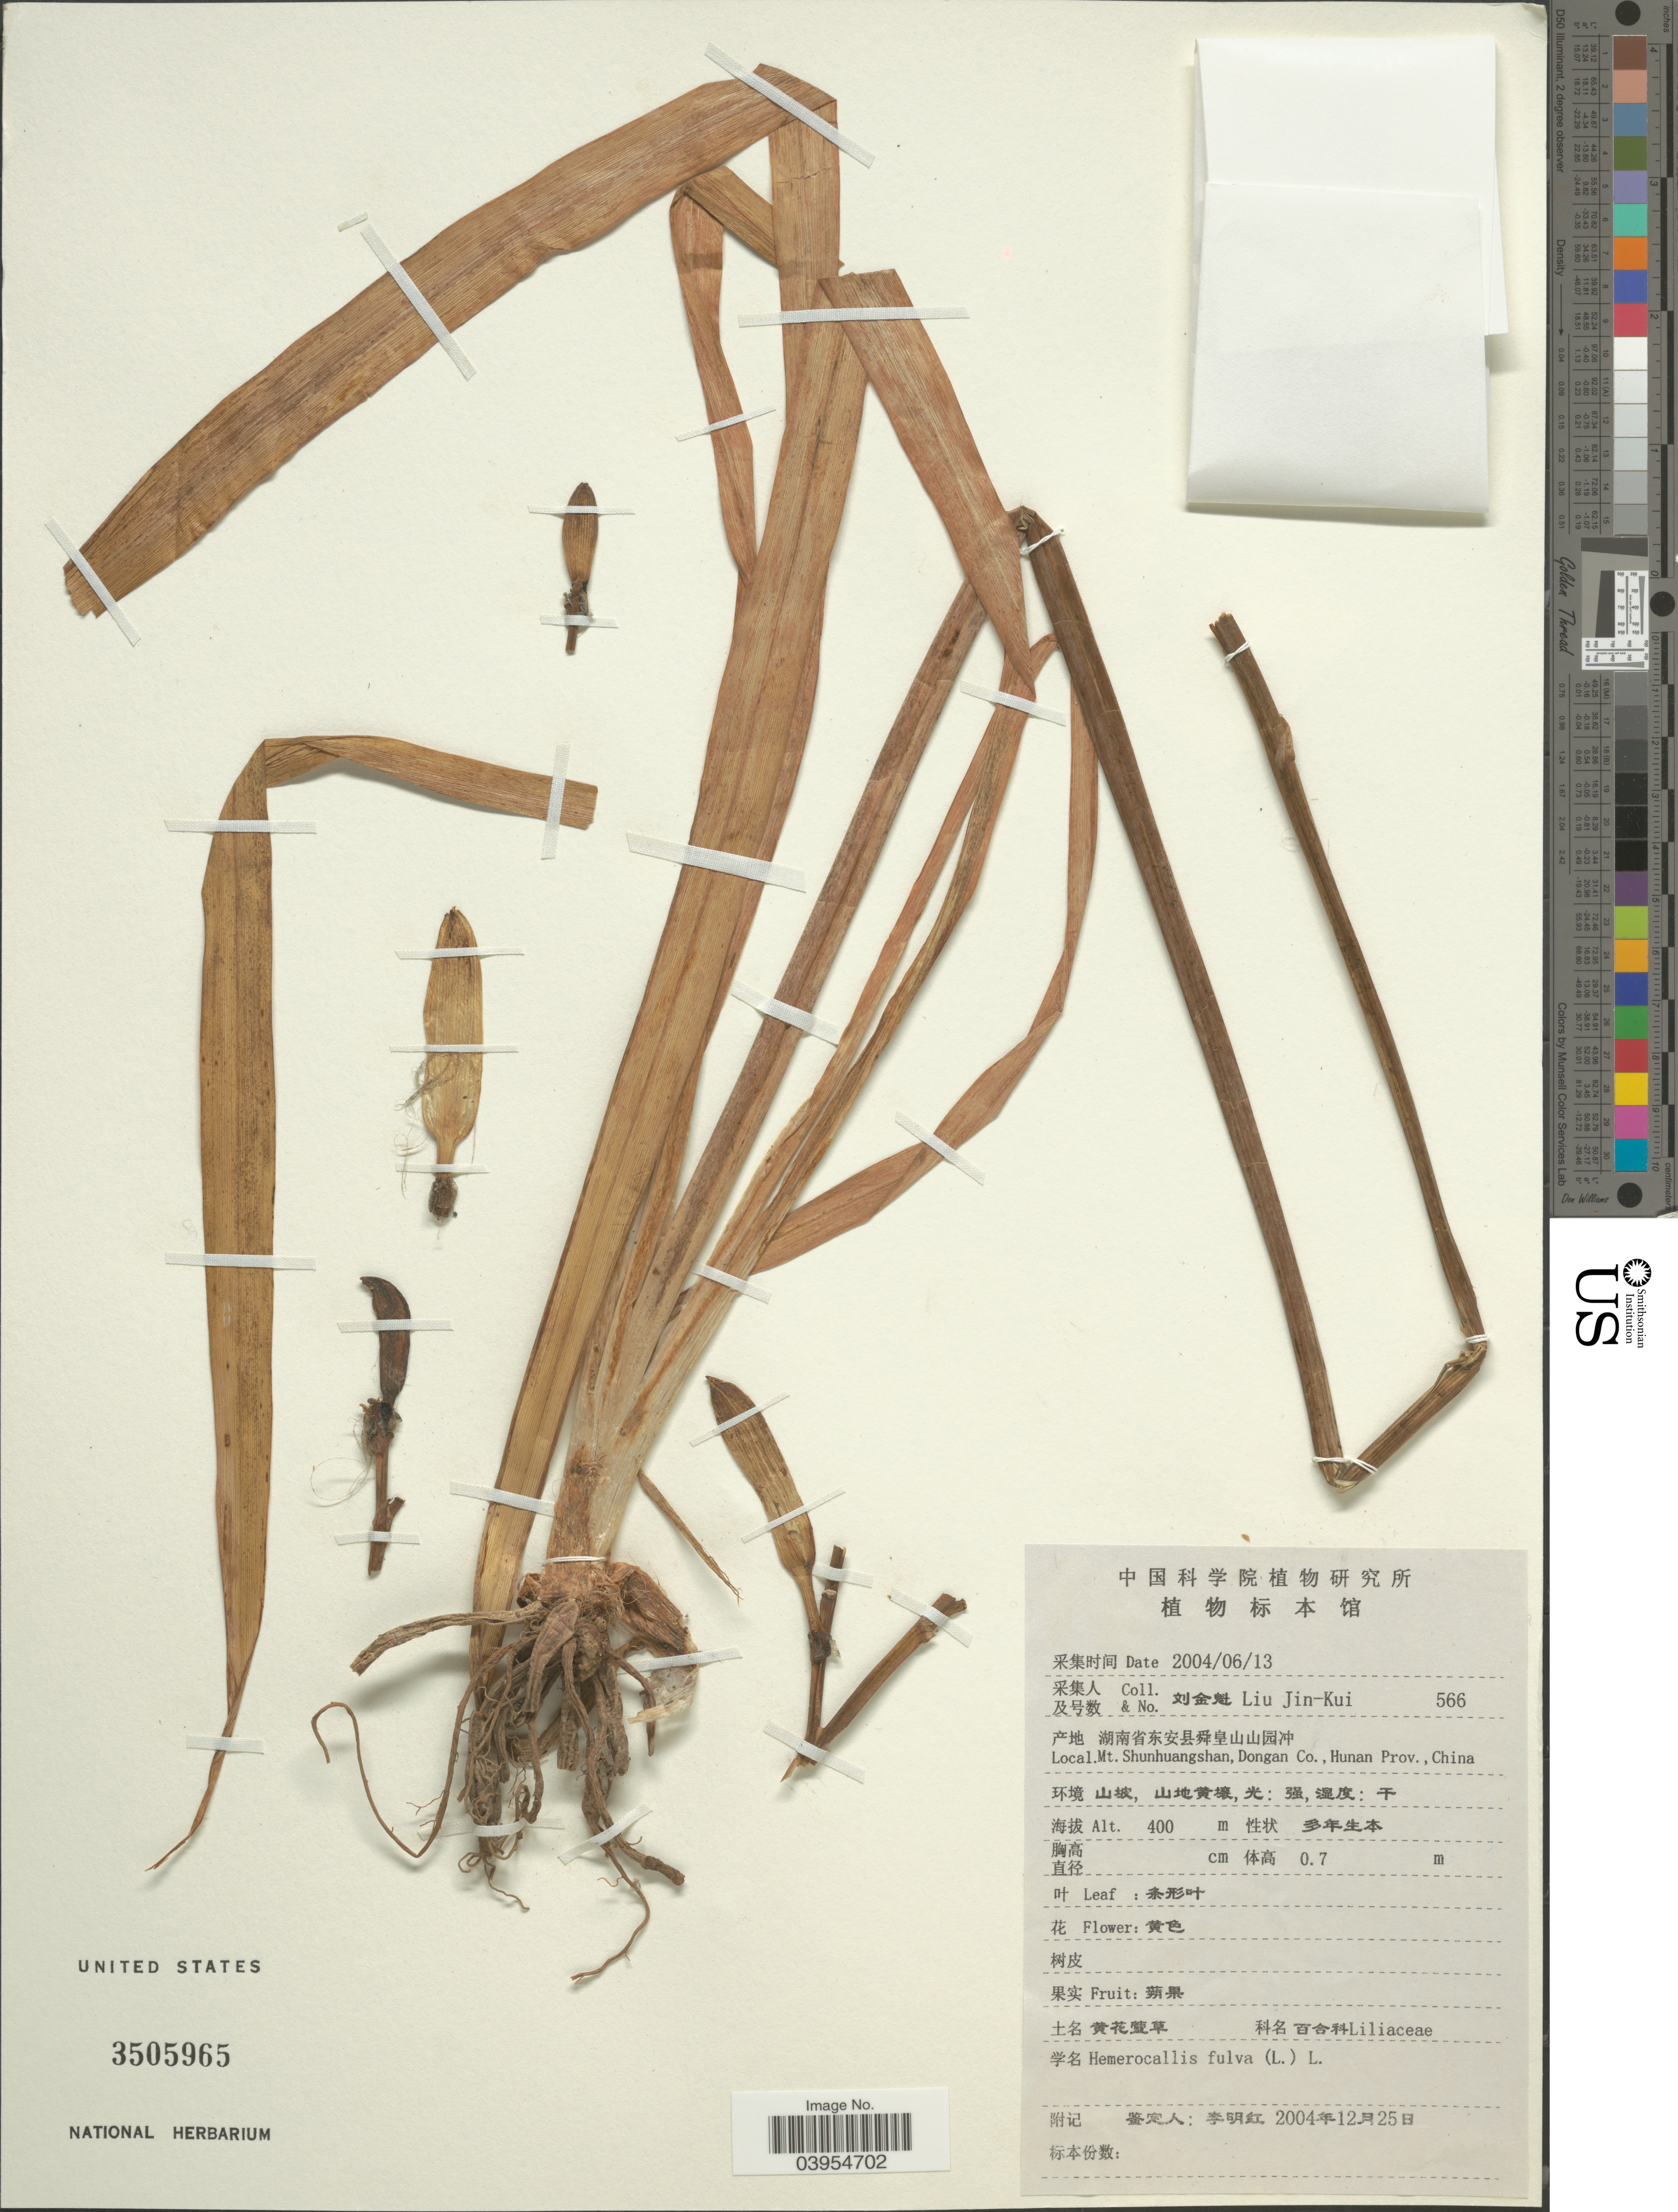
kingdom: Plantae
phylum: Tracheophyta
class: Liliopsida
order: Asparagales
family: Asphodelaceae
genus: Hemerocallis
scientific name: Hemerocallis fulva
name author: L.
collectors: Liu Jin-Kui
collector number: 566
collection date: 2004-06-13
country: China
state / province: Hunan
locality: Mt. Shunhuangshan, Dongan Co.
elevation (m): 400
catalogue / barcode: US 3505965